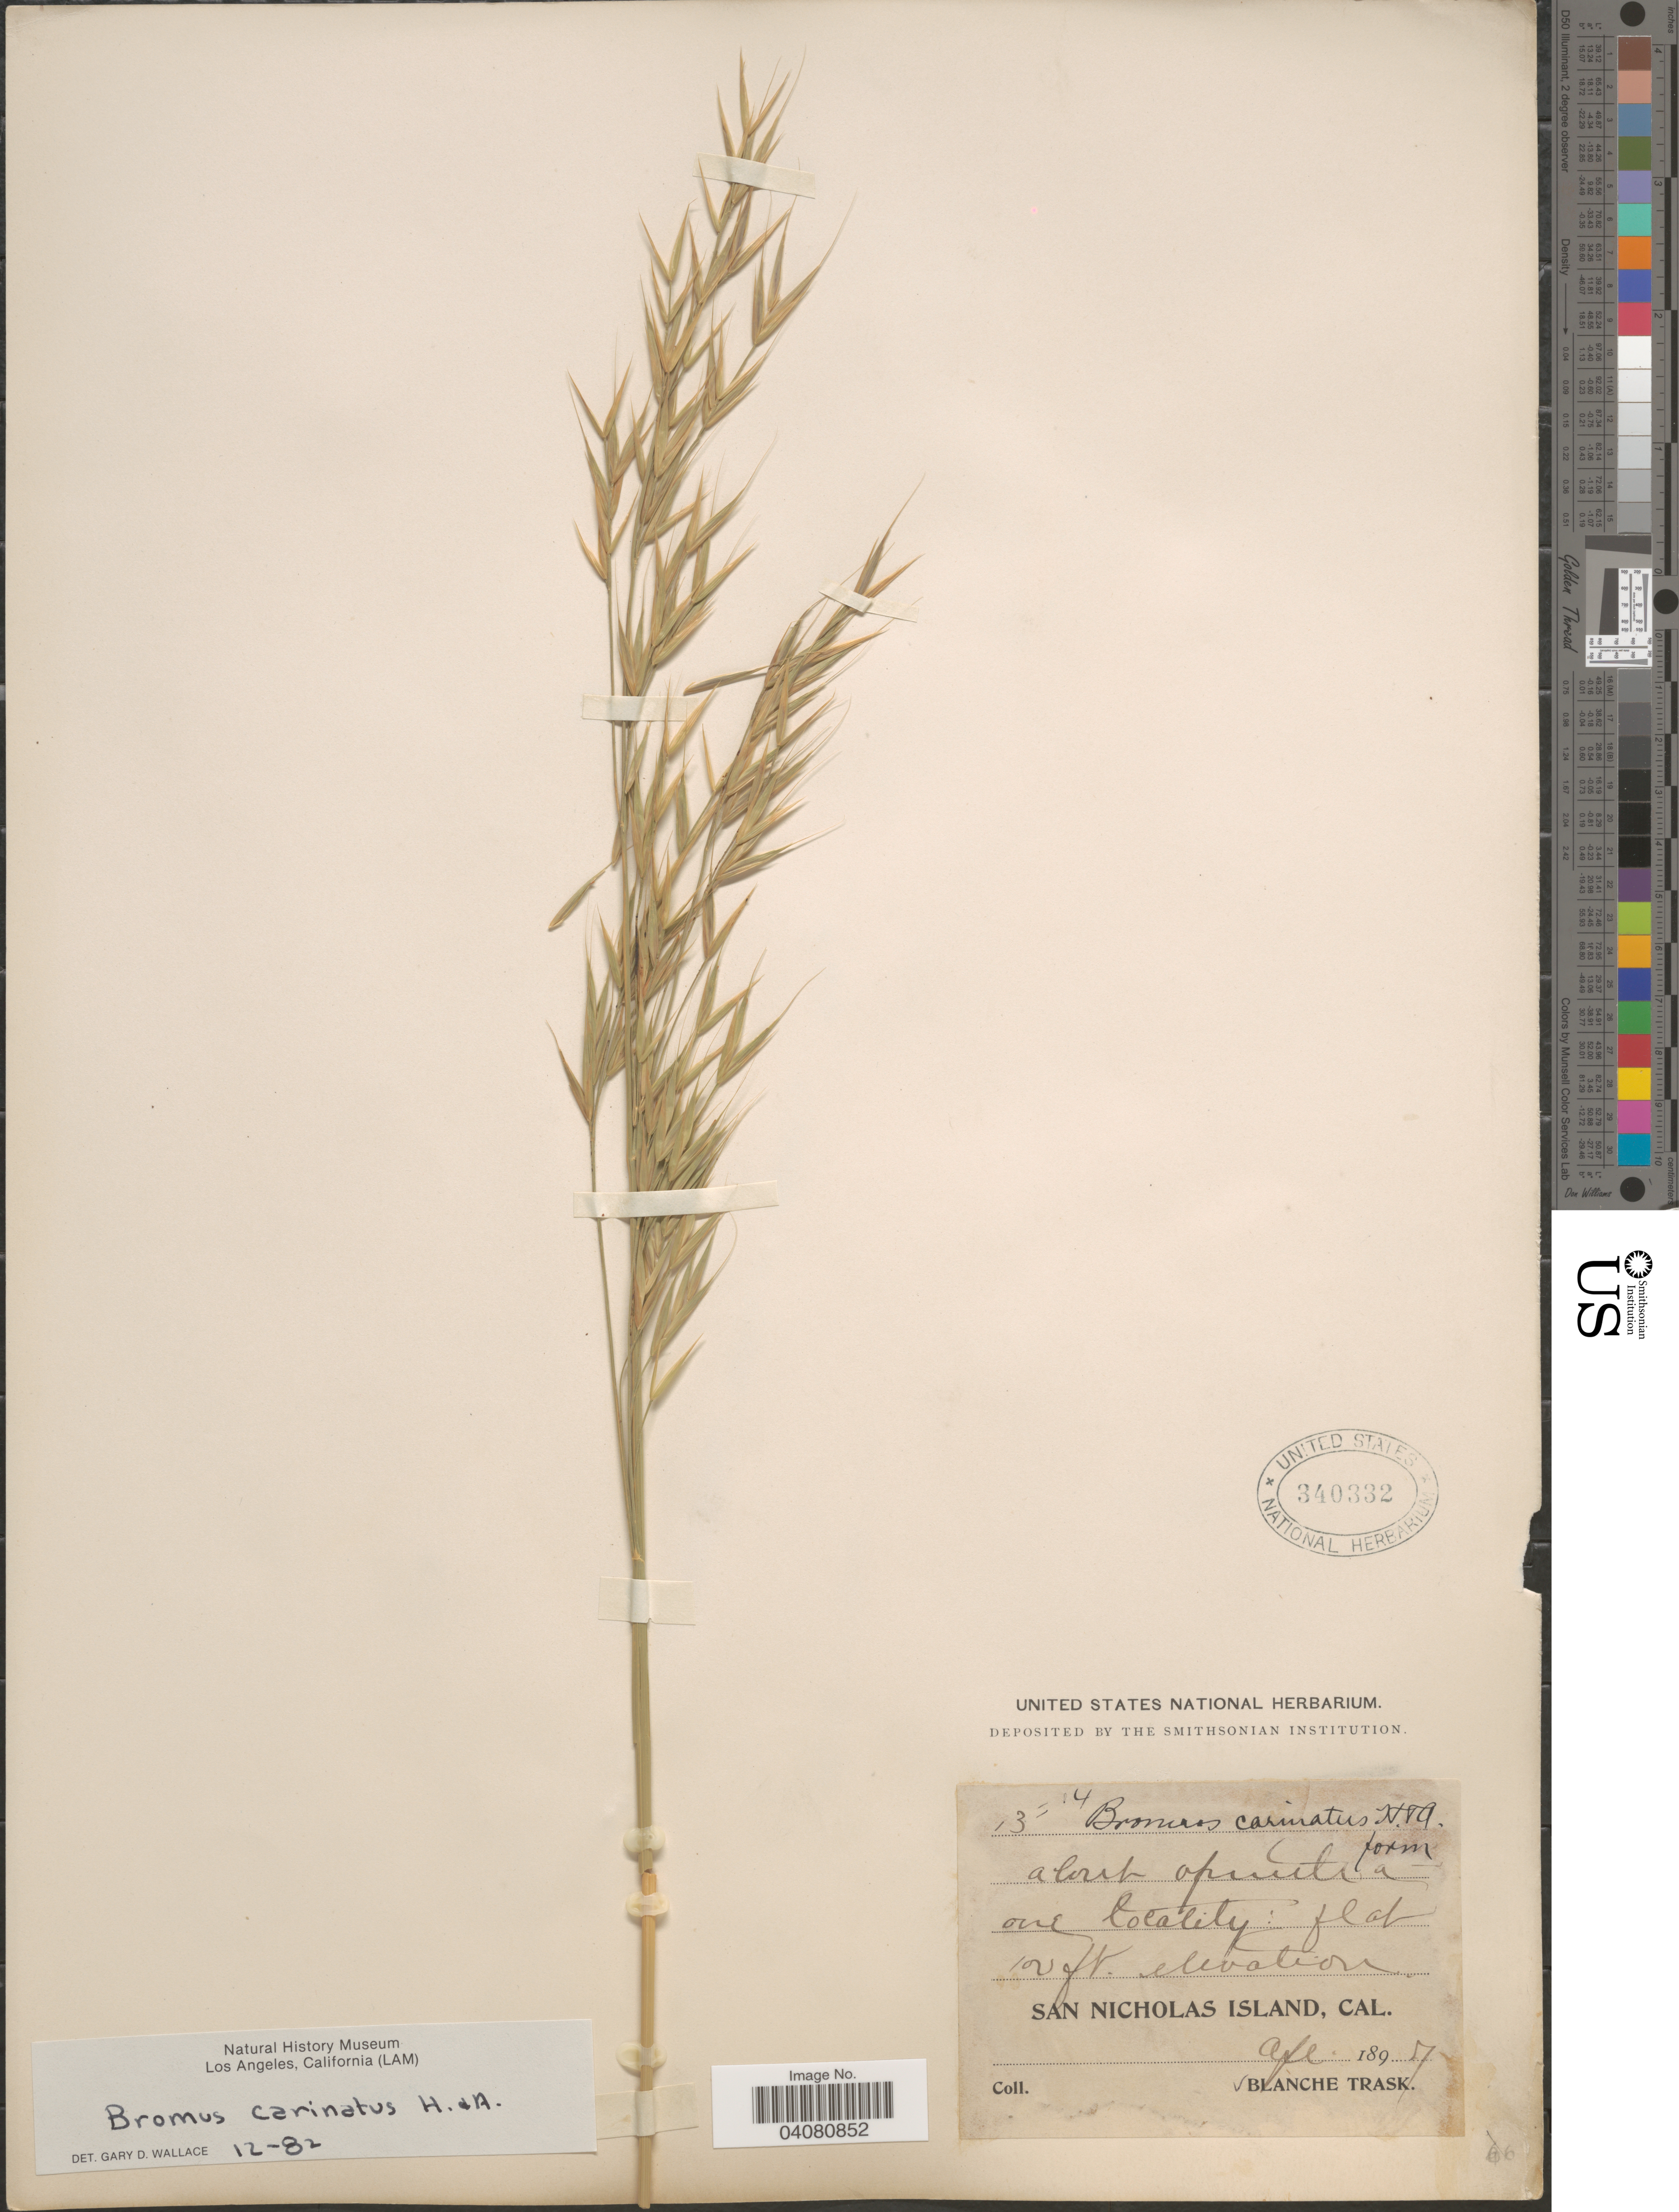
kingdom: Plantae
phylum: Tracheophyta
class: Liliopsida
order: Poales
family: Poaceae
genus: Bromus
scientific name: Bromus carinatus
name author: Hook. & Arn.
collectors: B. Trask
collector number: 13/14?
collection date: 1897-04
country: United States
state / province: California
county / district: Ventura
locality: San Nicholas Island.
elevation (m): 30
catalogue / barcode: US 340332